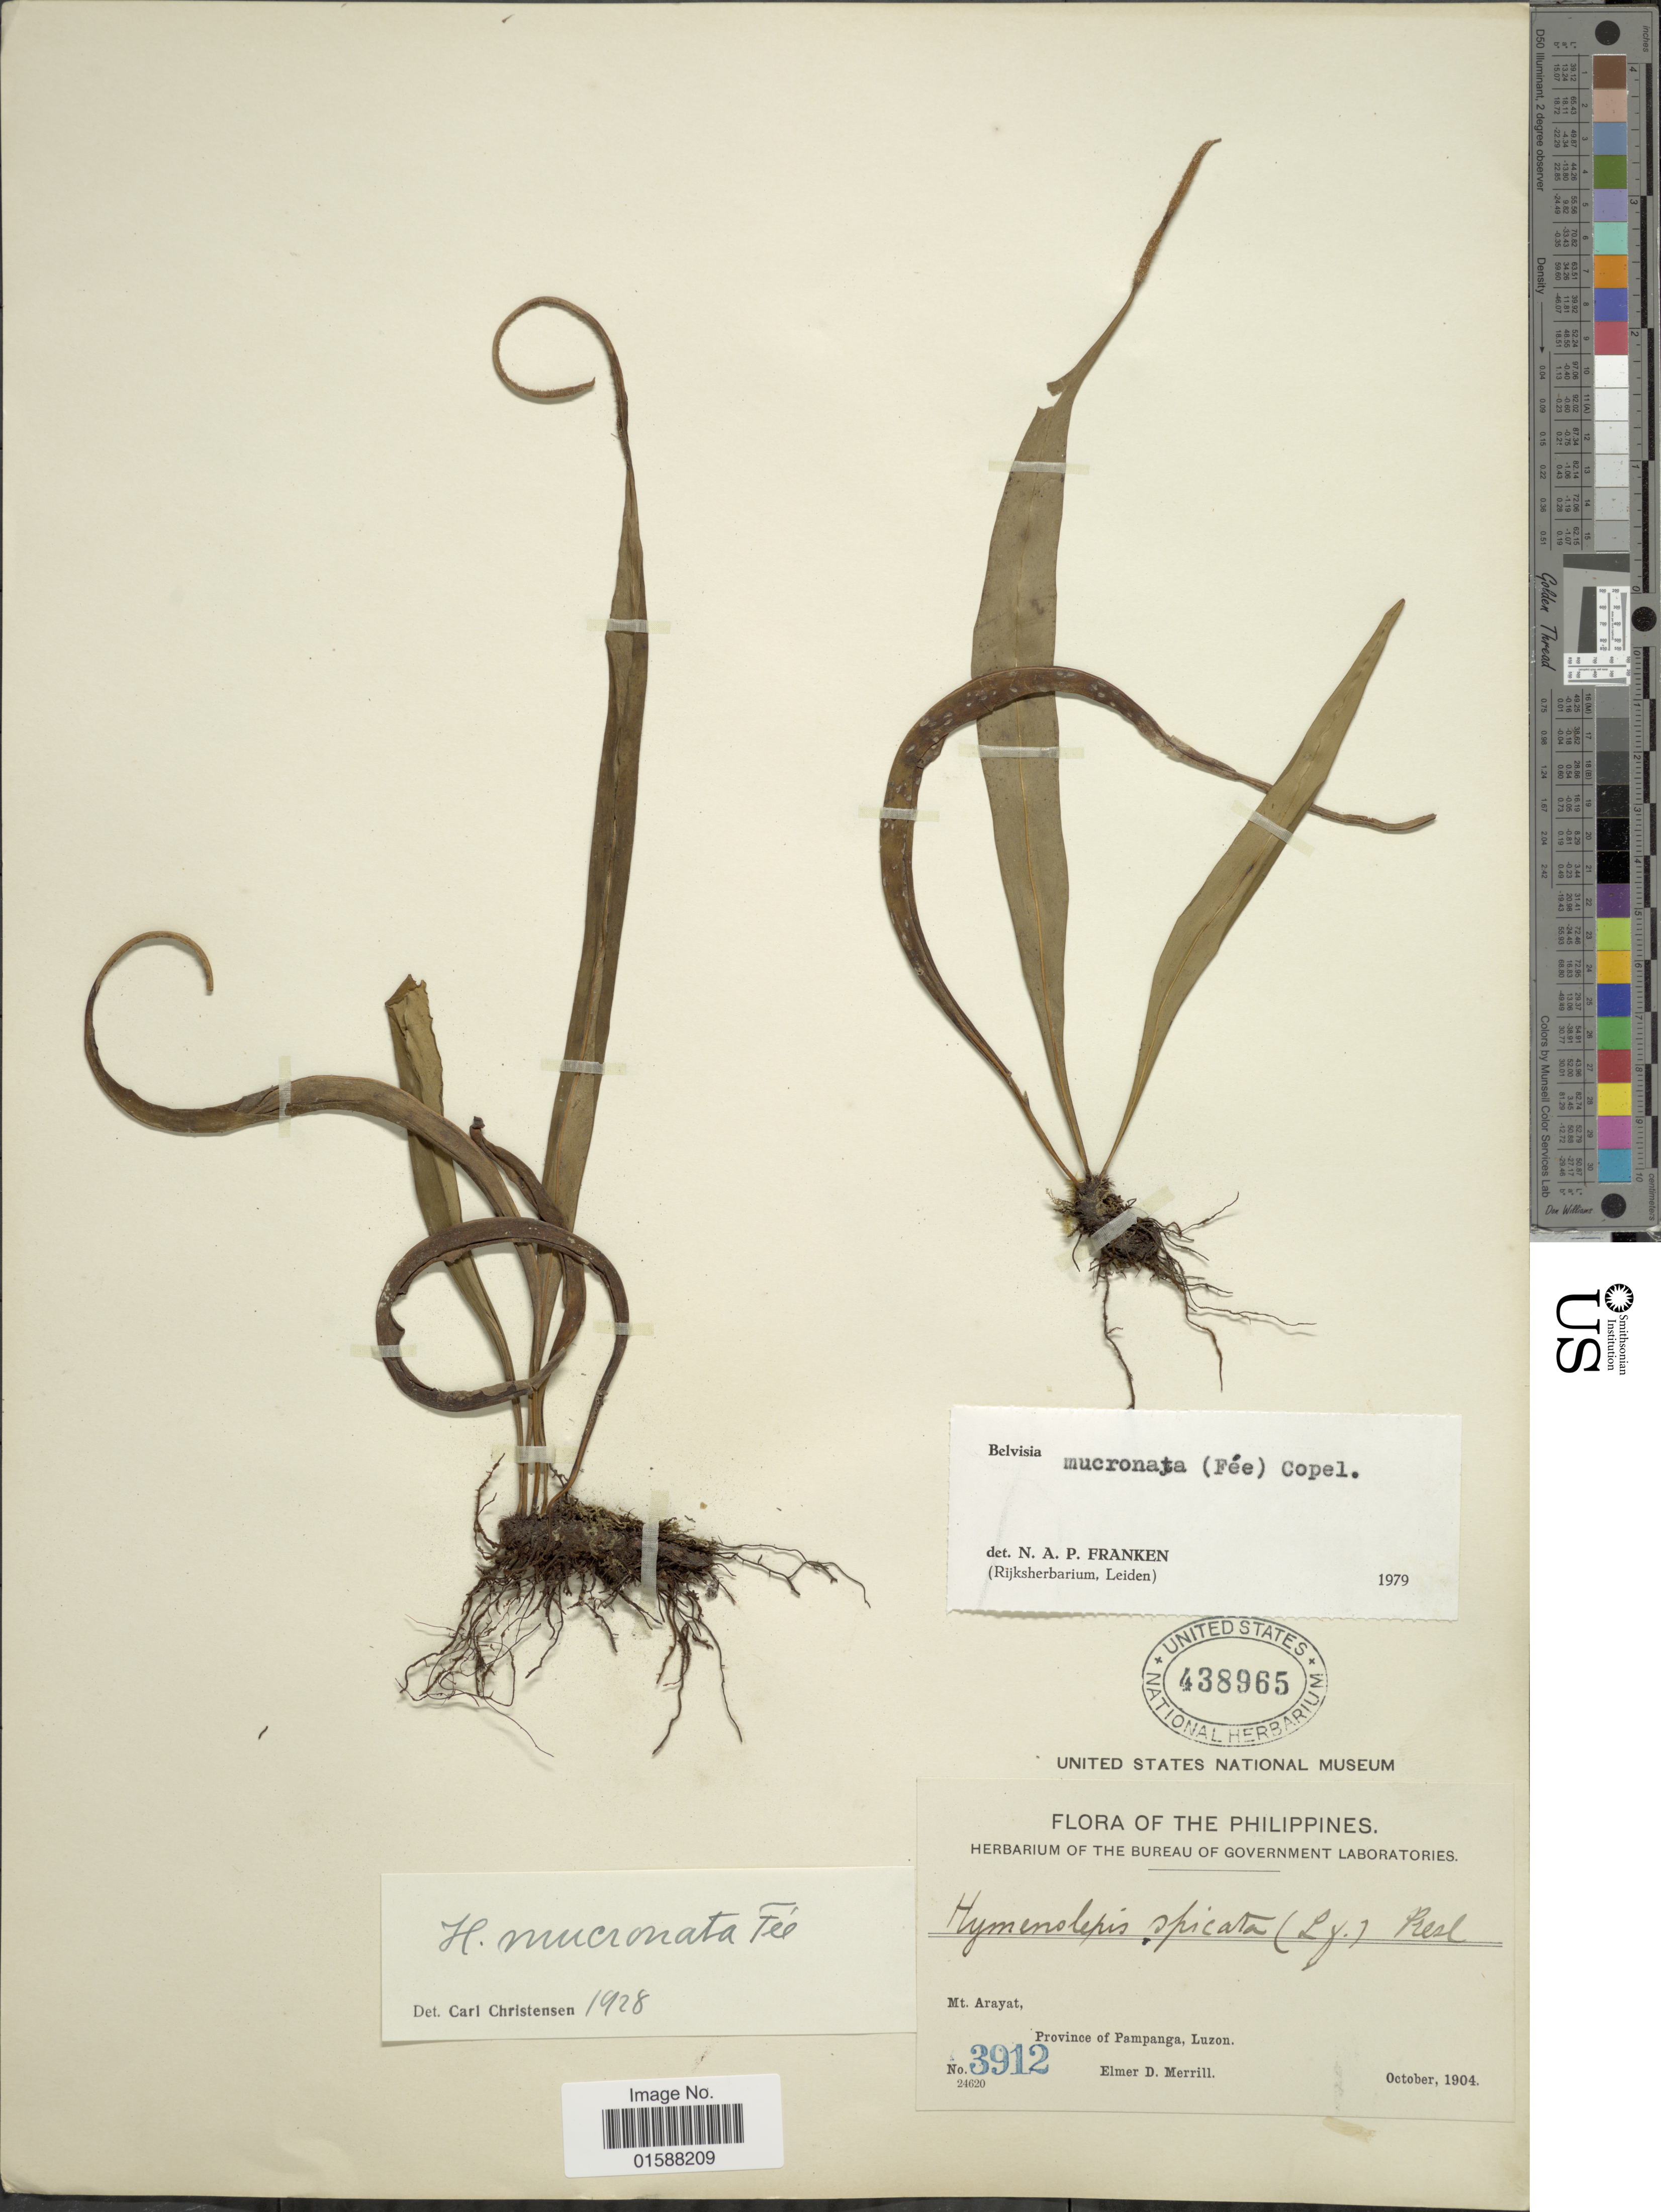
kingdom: Plantae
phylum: Tracheophyta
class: Polypodiopsida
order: Polypodiales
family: Polypodiaceae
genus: Lepisorus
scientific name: Lepisorus mucronatus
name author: (Fée) Li S. Wang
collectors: E. D. Merrill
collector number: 3912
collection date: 1904-10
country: Philippines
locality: Mt. Arayat. Province of Pampanga, Luzon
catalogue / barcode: US 438965